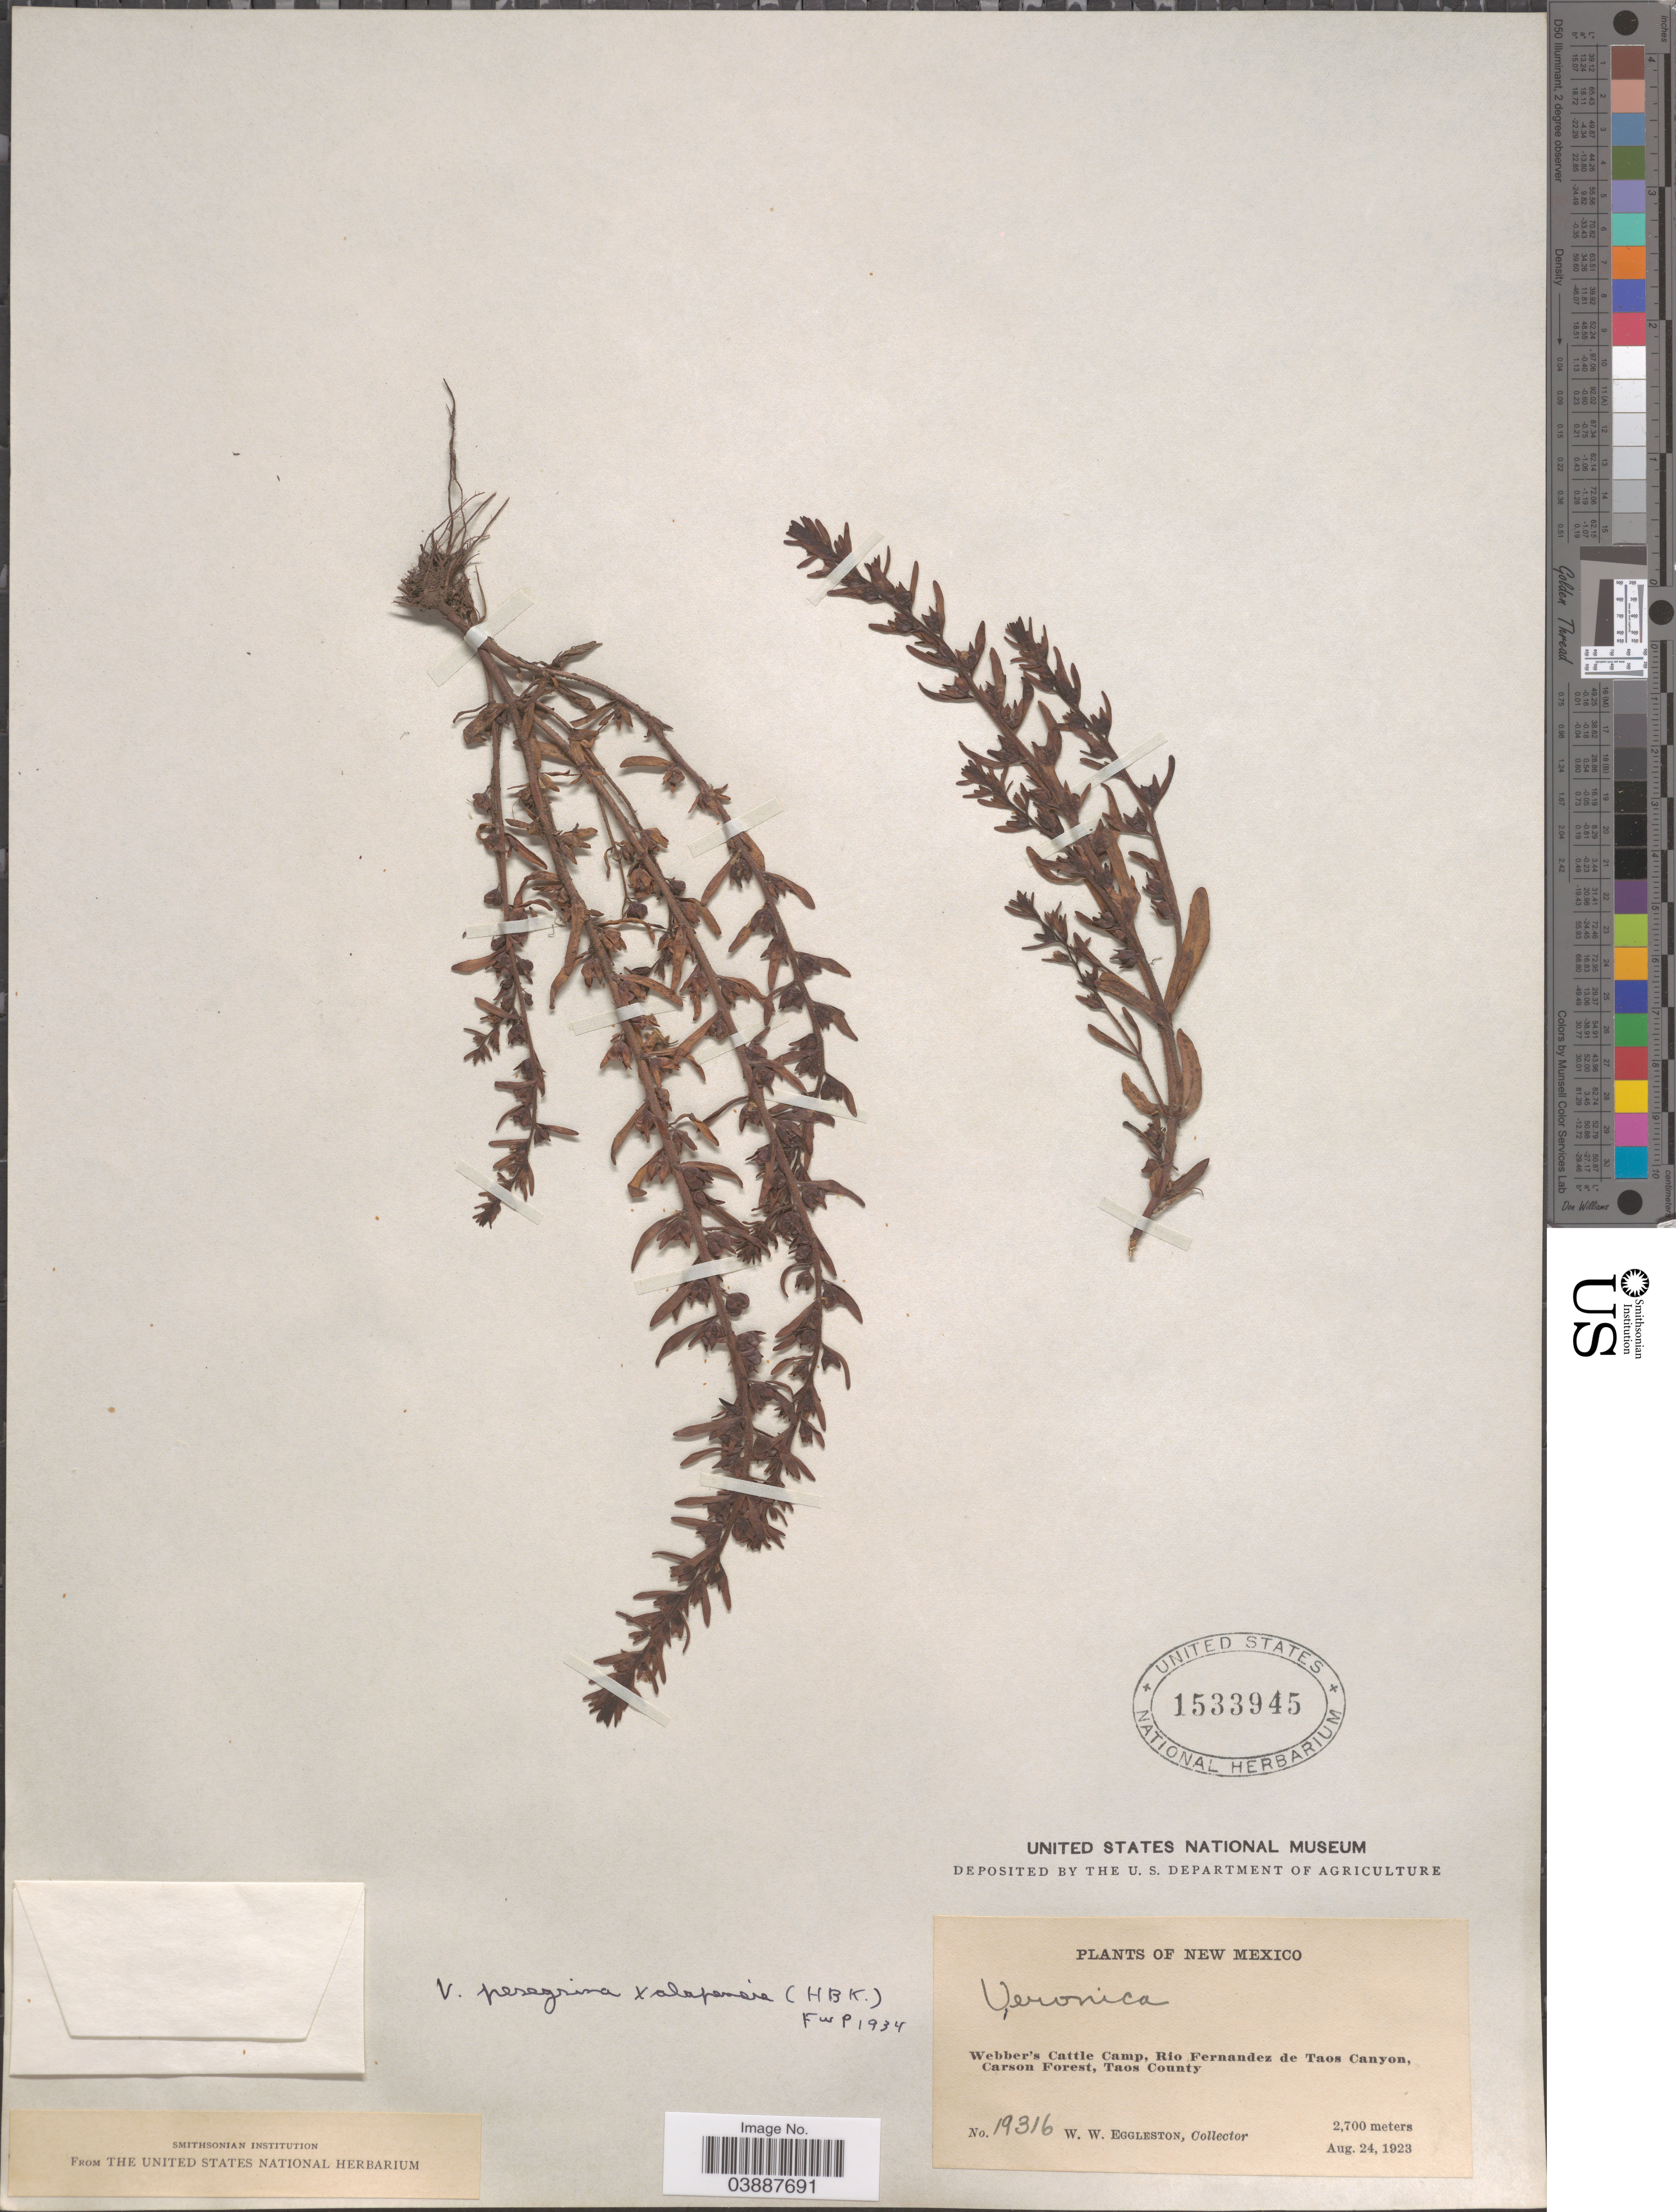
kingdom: Plantae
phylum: Tracheophyta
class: Magnoliopsida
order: Lamiales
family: Plantaginaceae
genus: Veronica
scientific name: Veronica peregrina var. xalapensis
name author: Kunth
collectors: W. W. Eggleston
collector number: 19316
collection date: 1923-08-24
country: United States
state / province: New Mexico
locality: Webber's Cattle Camp, Rio Fernandez de Taos Canyon, Carson Forest, Taos County.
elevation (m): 2700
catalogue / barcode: US 1533945